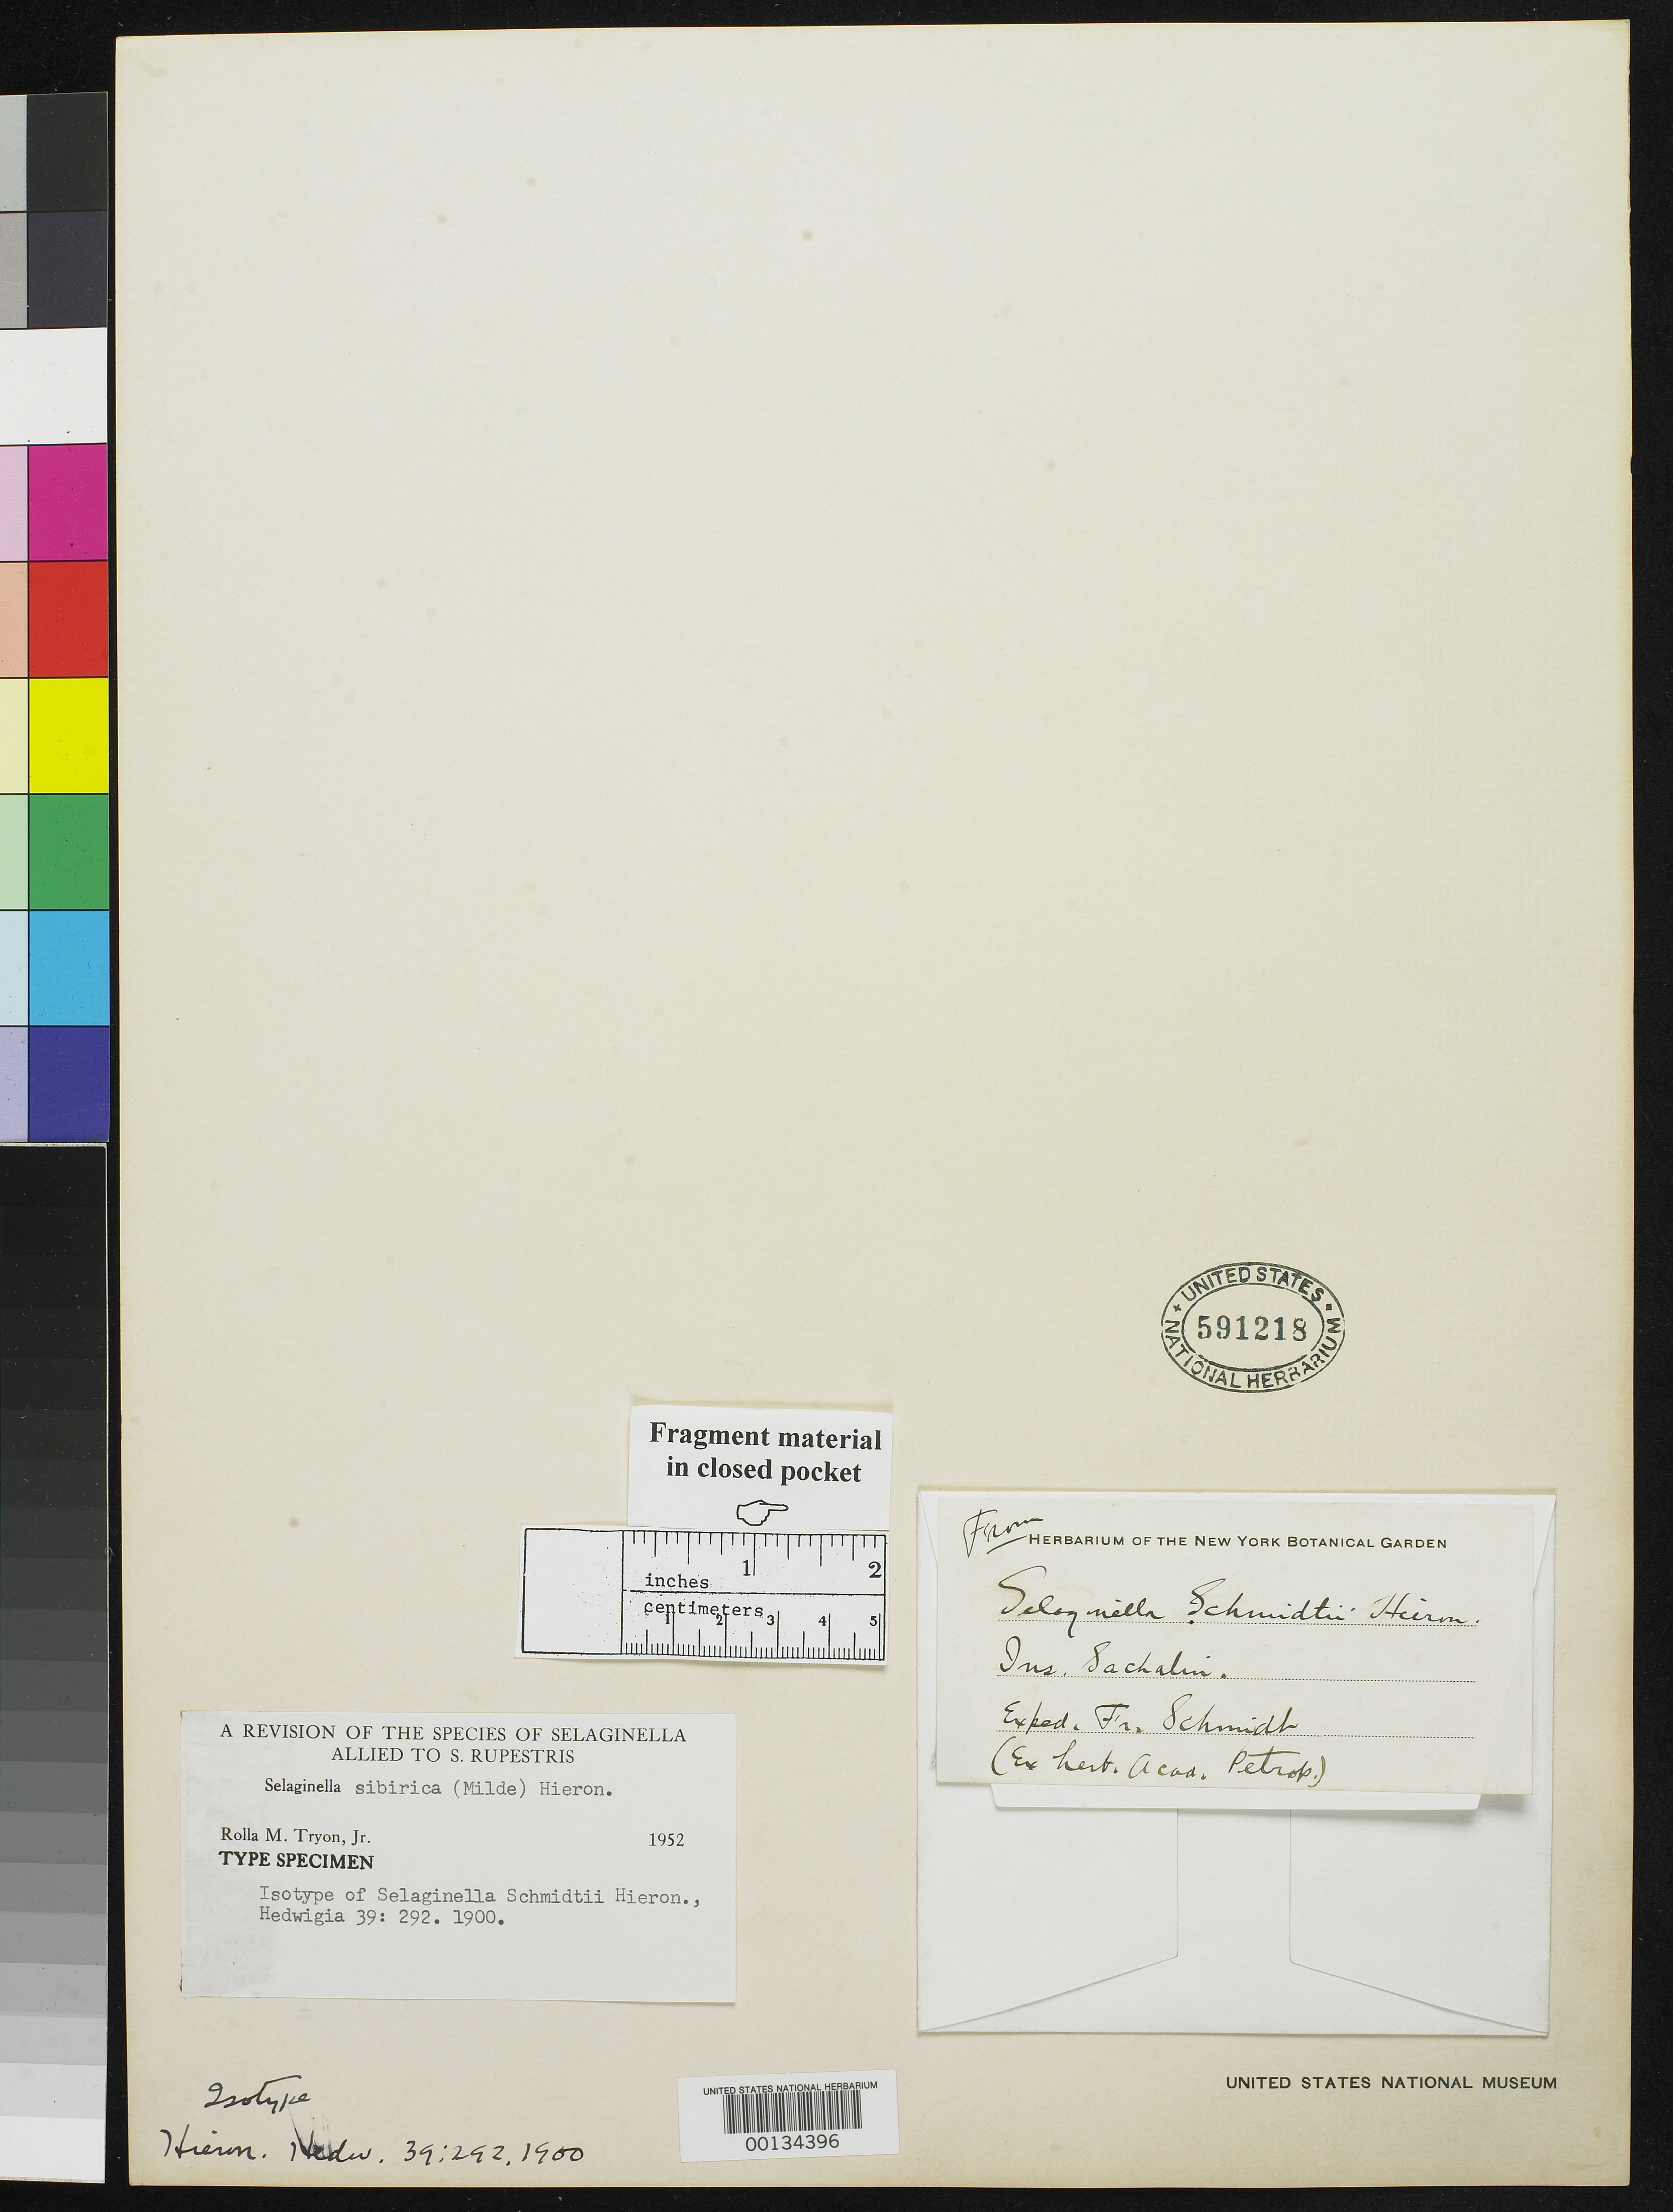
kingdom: Plantae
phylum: Tracheophyta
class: Lycopodiopsida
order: Selaginellales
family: Selaginellaceae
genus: Selaginella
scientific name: Selaginella schmidtii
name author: Hieron.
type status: Type Collection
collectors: F. Schmidt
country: Russian Federation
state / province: Sakhalin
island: Sakhalin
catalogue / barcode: US 591218